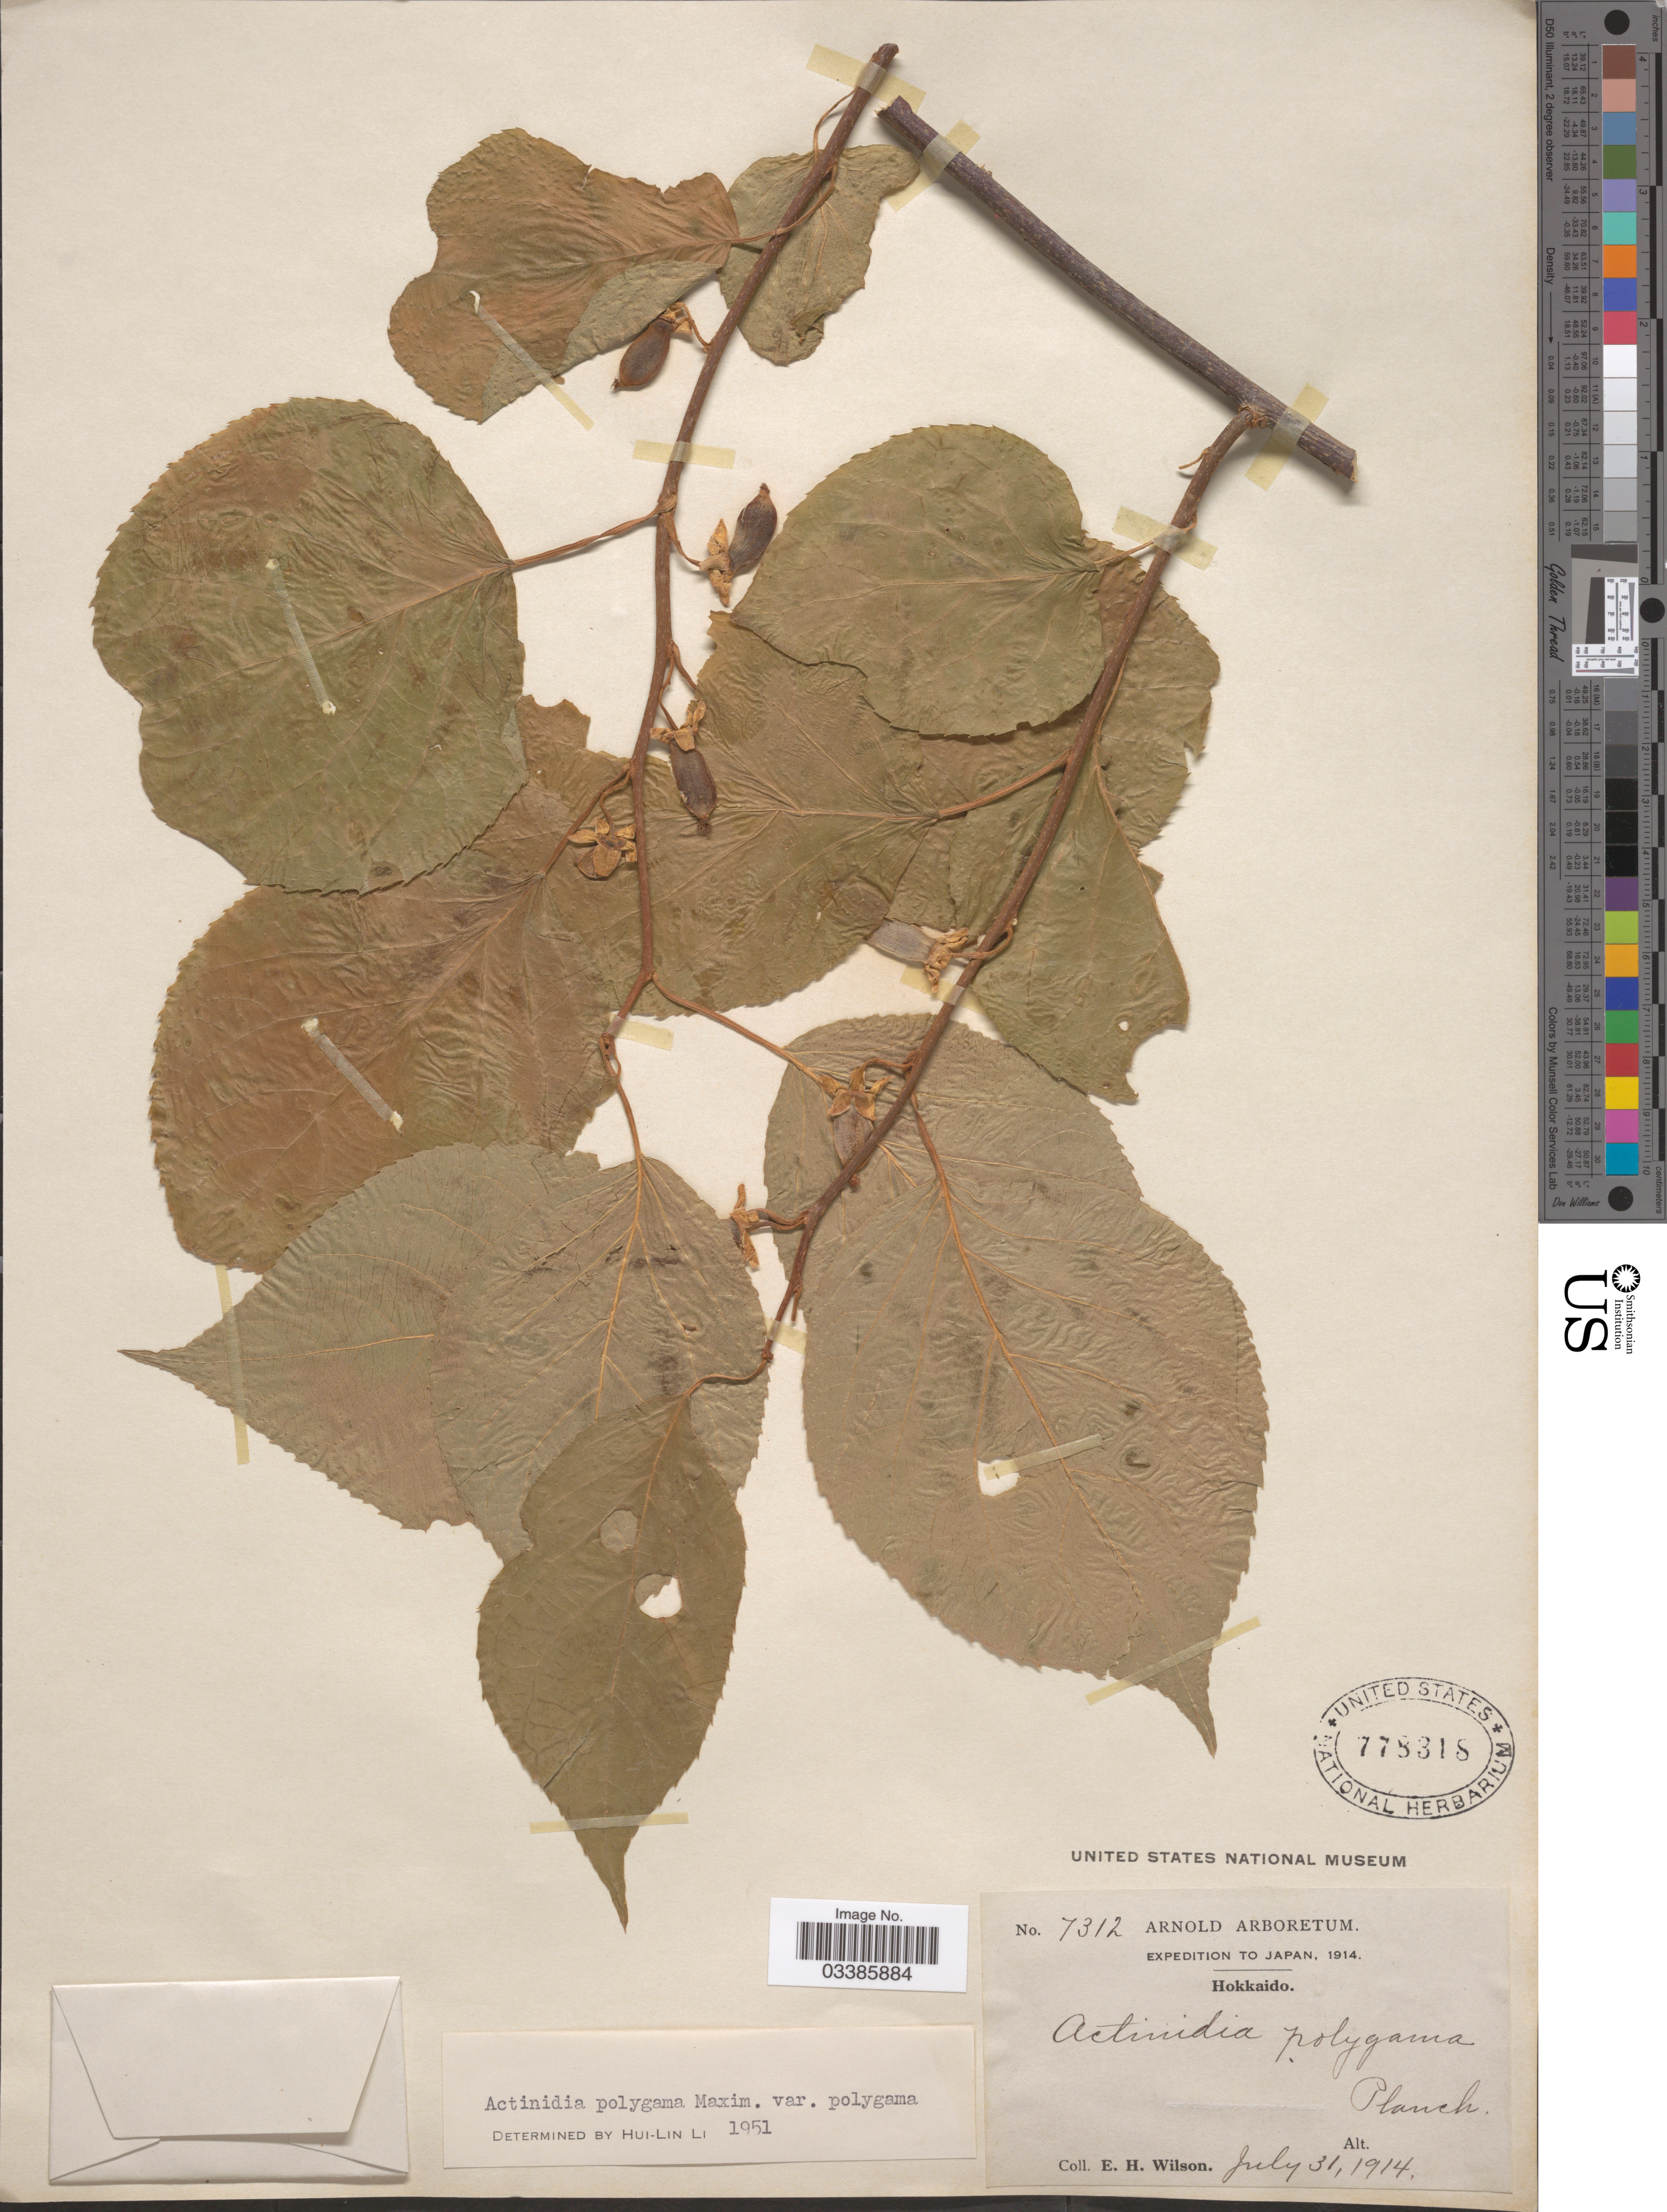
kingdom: Plantae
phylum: Tracheophyta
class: Magnoliopsida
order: Ericales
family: Actinidiaceae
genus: Actinidia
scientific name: Actinidia polygama var. polygama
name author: (Siebold & Zucc.) Planch. ex Maxim.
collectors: E. Wilson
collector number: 7312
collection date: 1914-07-31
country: Japan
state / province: Hokkaidō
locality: Branch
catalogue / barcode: US 778318